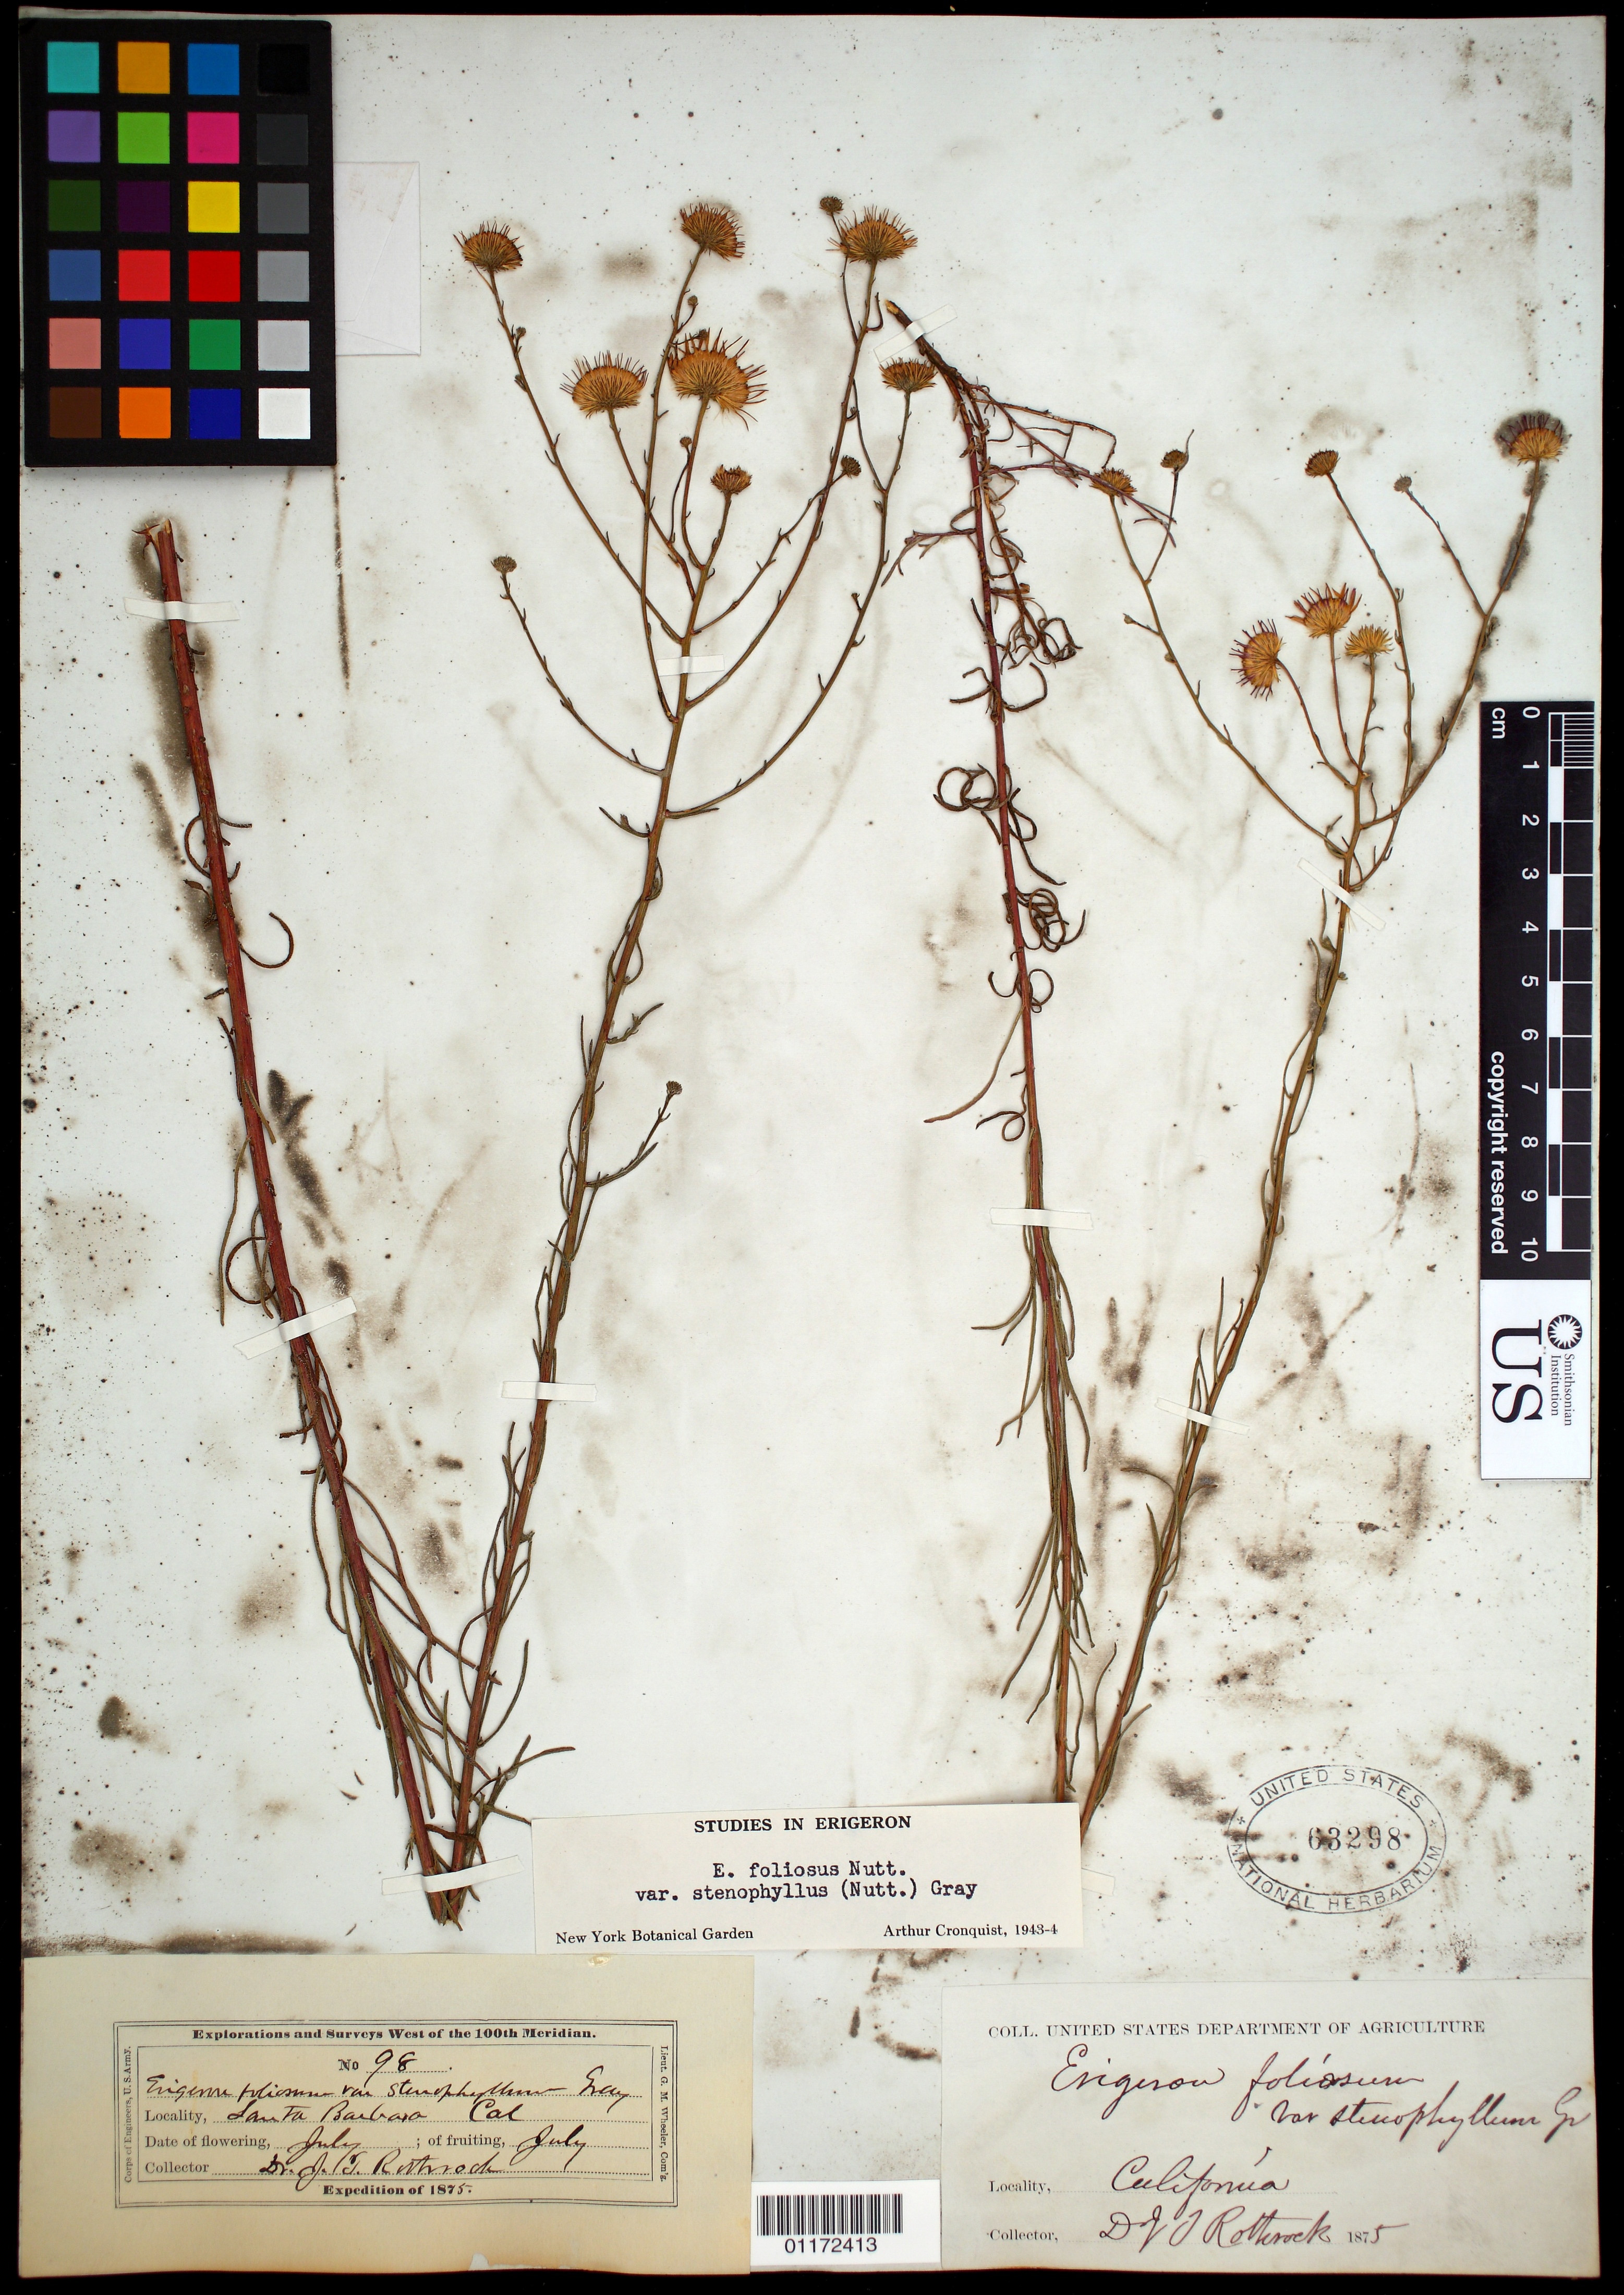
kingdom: Plantae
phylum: Tracheophyta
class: Magnoliopsida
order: Asterales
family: Asteraceae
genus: Erigeron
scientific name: Erigeron foliosus var. stenophyllus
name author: Nutt.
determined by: Cronquist, A. J.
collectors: J. T. Rothrock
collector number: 98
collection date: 1875-07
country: United States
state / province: California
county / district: Santa Barbara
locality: Santa Barbara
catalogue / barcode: US 63298